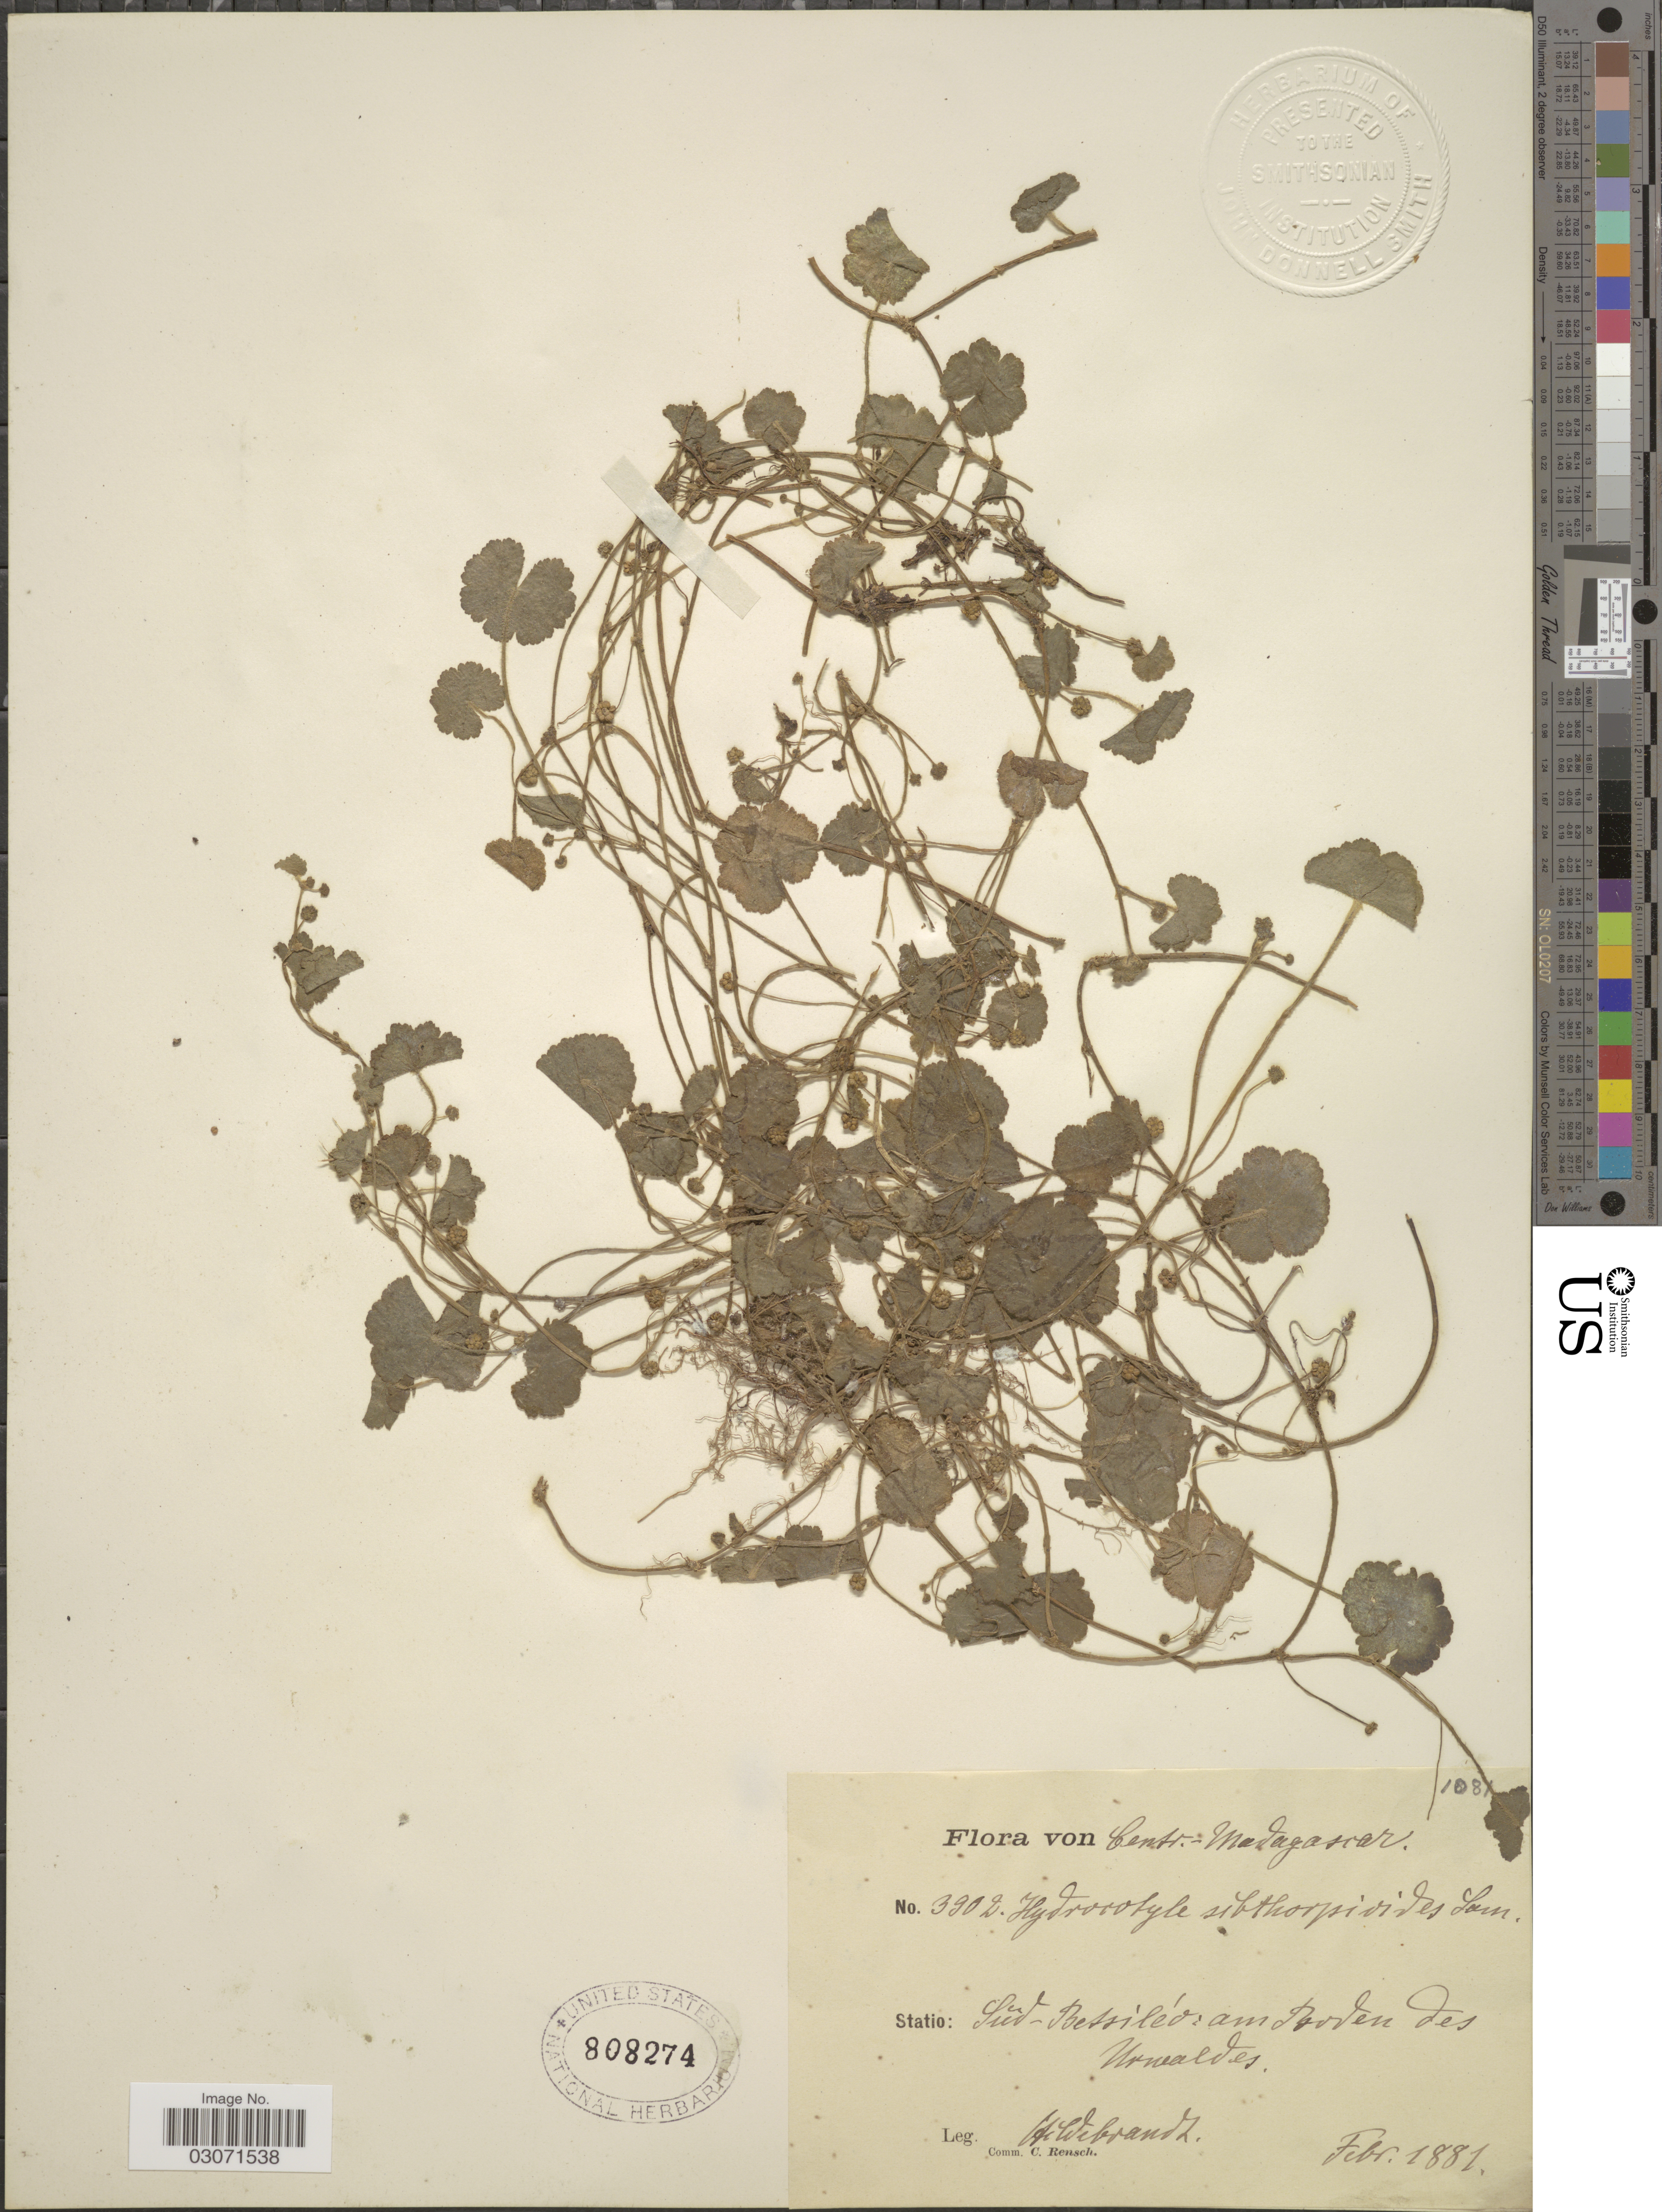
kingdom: Plantae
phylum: Tracheophyta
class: Magnoliopsida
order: Apiales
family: Araliaceae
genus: Hydrocotyle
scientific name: Hydrocotyle sibthorpioides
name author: Lam.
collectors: A. Webrandt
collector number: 3902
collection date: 1881-02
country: Madagascar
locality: Centr.-Madagascar. Statio: Süd-Bessiléo.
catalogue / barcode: US 808274